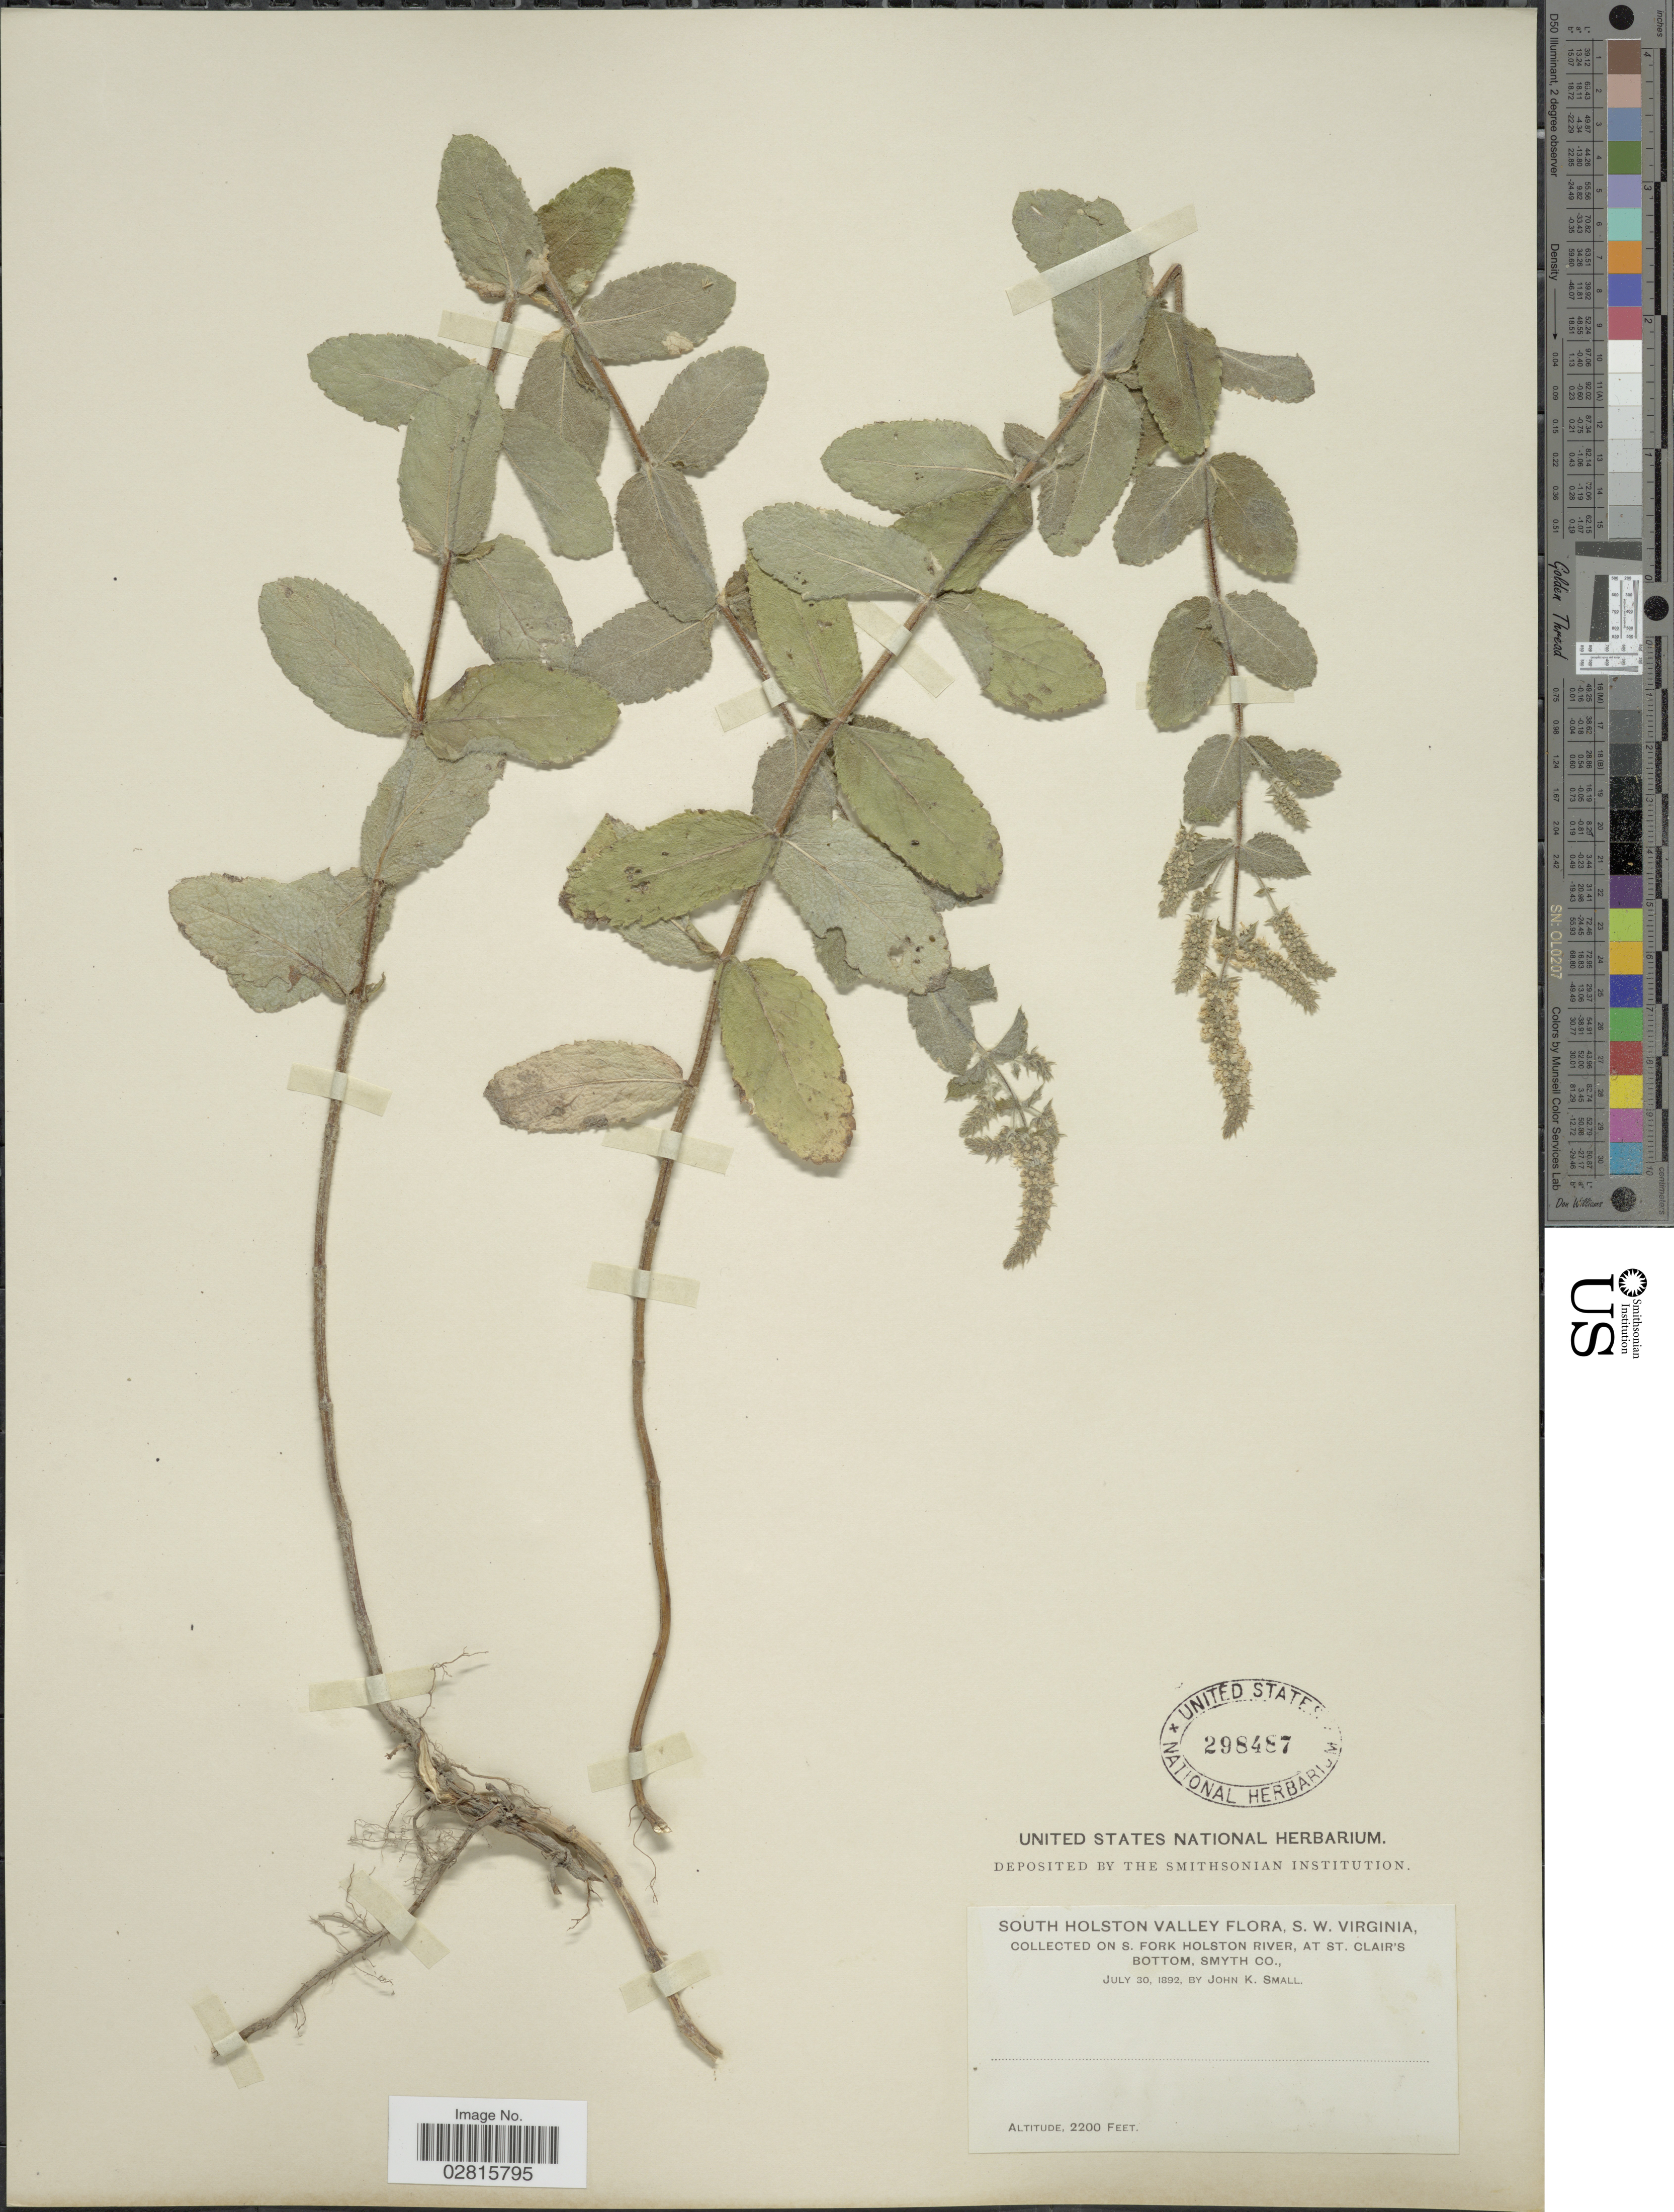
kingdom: Plantae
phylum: Tracheophyta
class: Magnoliopsida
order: Lamiales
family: Lamiaceae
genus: Mentha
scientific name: Mentha rotundifolia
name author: (L.) Huds.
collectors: J. K. Small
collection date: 1892-07-30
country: United States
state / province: Virginia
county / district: Smyth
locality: South Holston Valley, S.W. Virginia, S. Fork Holston River, at St. Clair's Bottom, Smyth Co.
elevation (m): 671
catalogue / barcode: US 298487